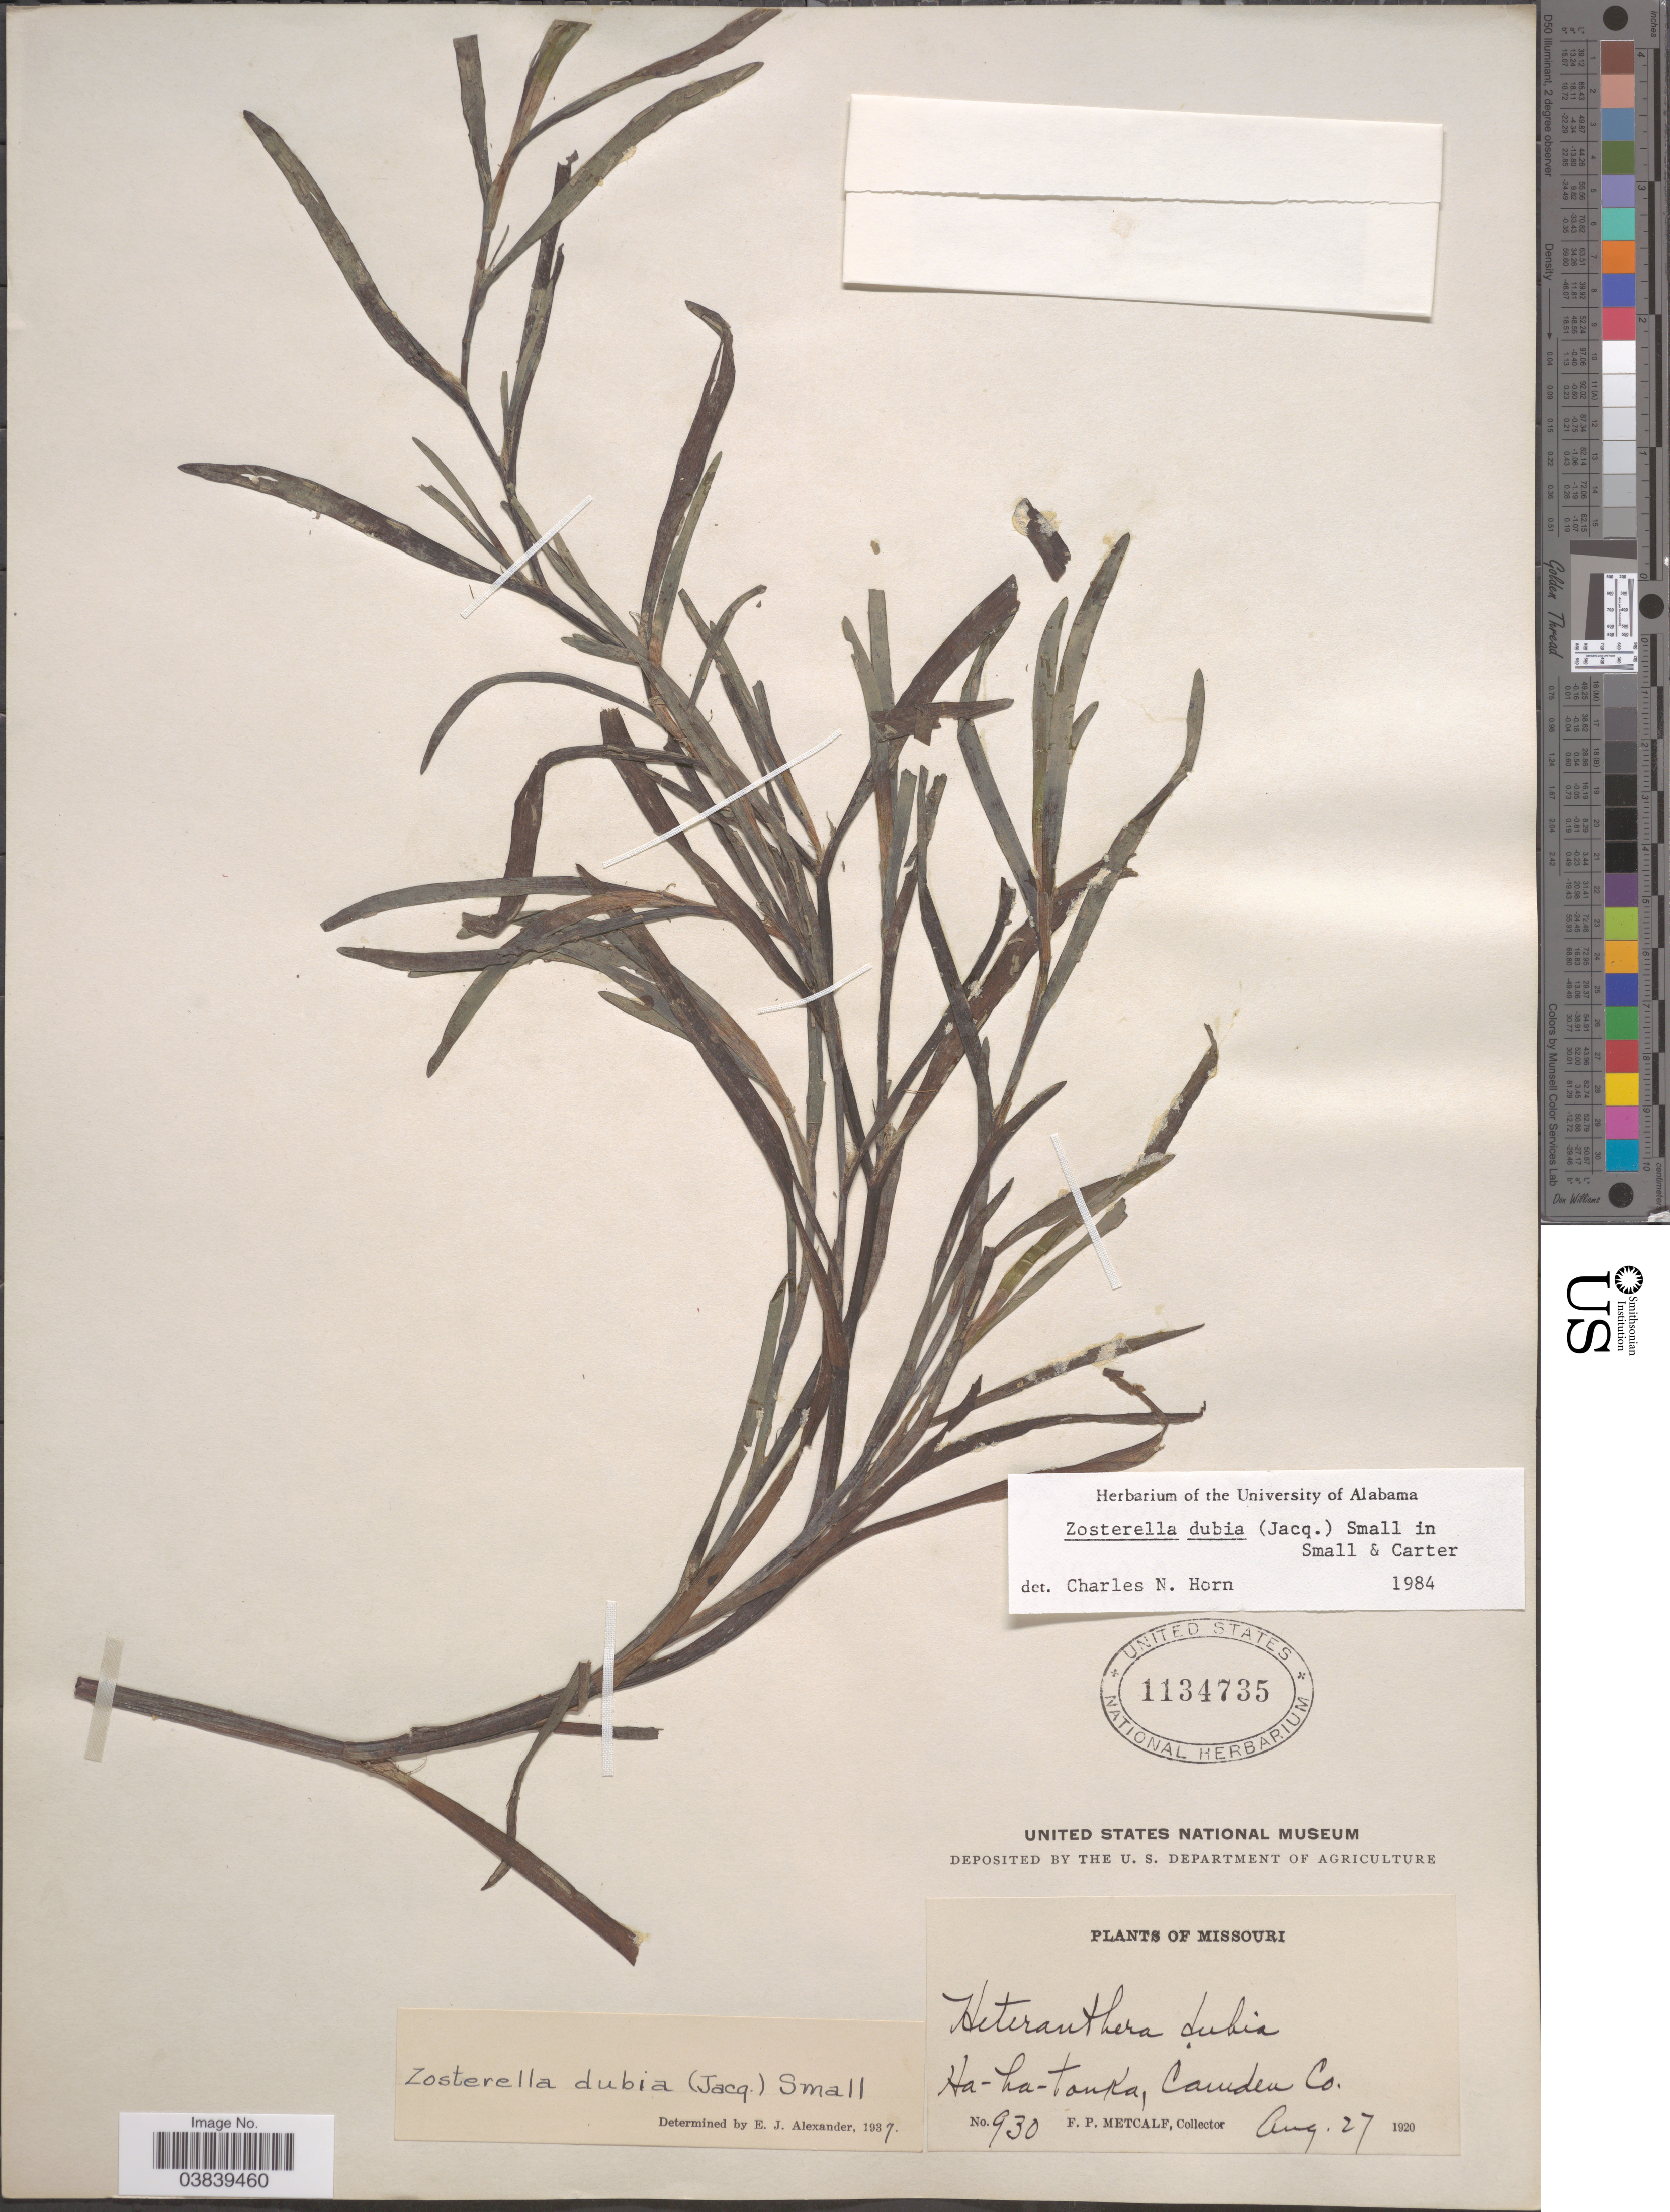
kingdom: Plantae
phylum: Tracheophyta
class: Liliopsida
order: Commelinales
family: Pontederiaceae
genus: Heteranthera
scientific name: Heteranthera dubia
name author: (Jacq.) MacMill.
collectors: F. Metcalf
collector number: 930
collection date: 1920-08-27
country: United States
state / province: Missouri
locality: Ha-ha-tonka, Camden Co.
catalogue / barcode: US 1134735